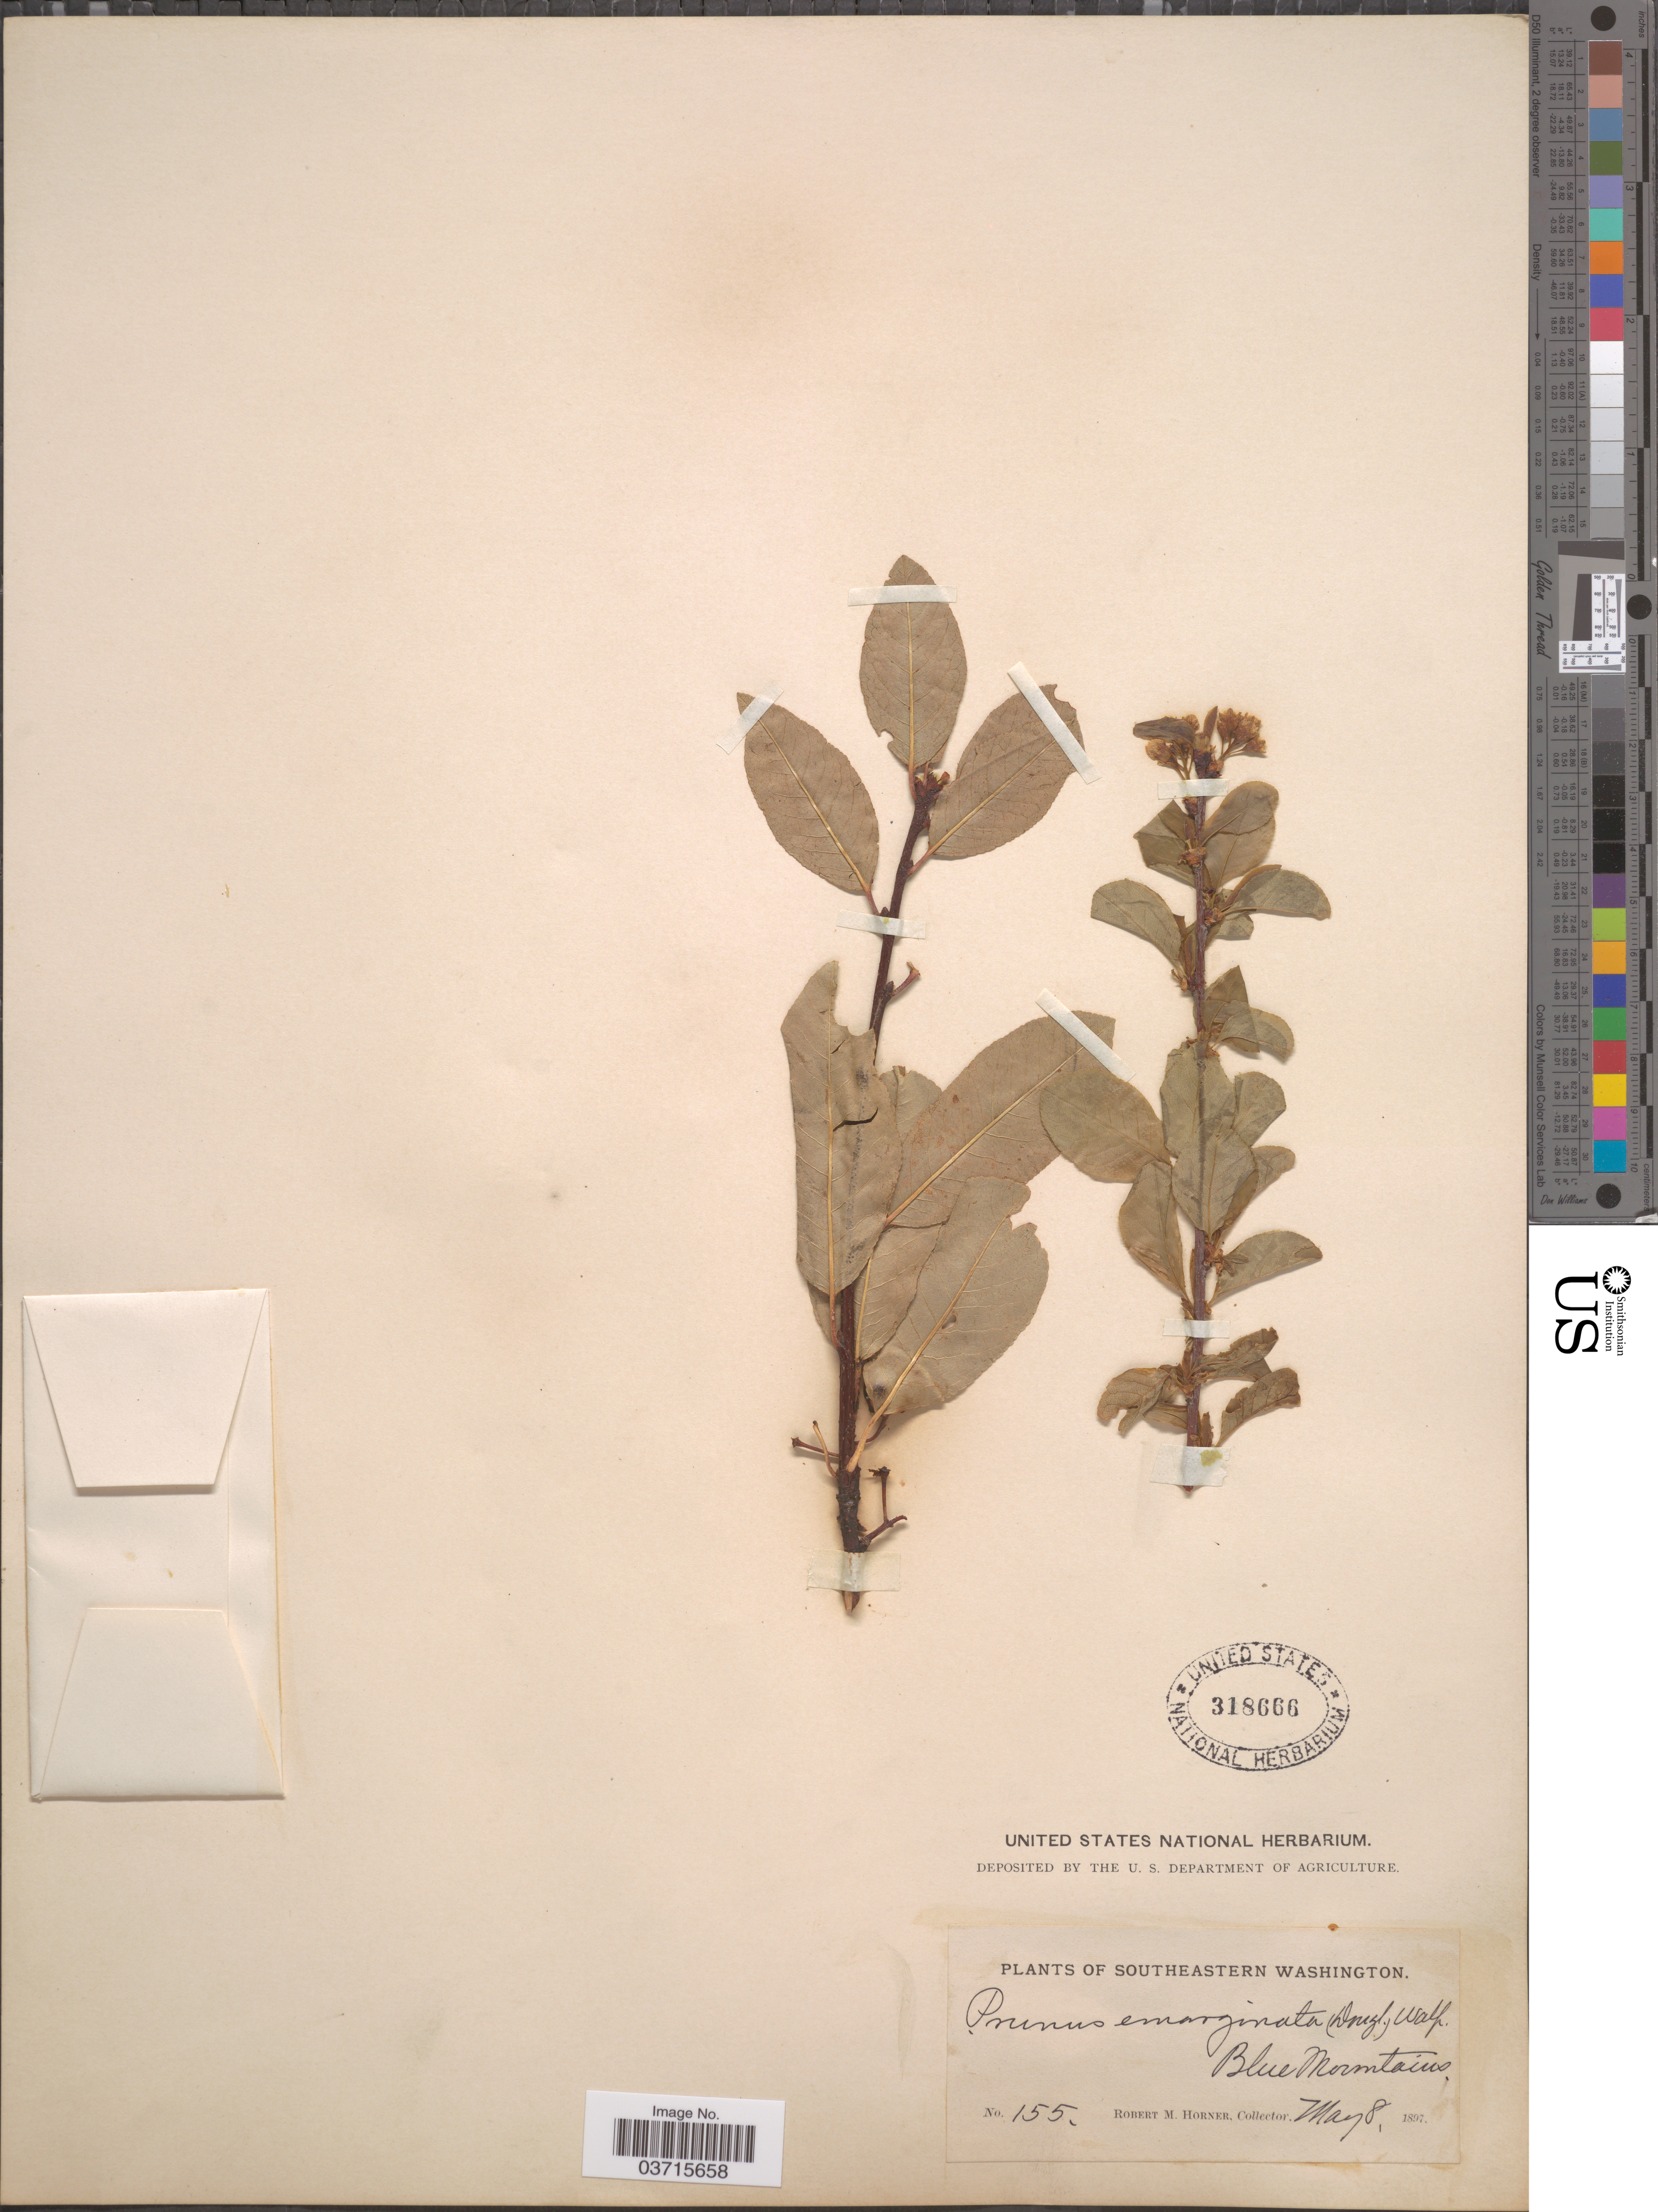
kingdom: Plantae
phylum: Tracheophyta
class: Magnoliopsida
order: Rosales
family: Rosaceae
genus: Prunus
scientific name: Prunus emarginata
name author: (Douglas ex Hook.) Eaton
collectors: R. Horner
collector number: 155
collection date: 1897-05-08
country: United States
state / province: Washington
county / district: Clallam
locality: Southeastern Washington. Blue Mountains.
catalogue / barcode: US 318666